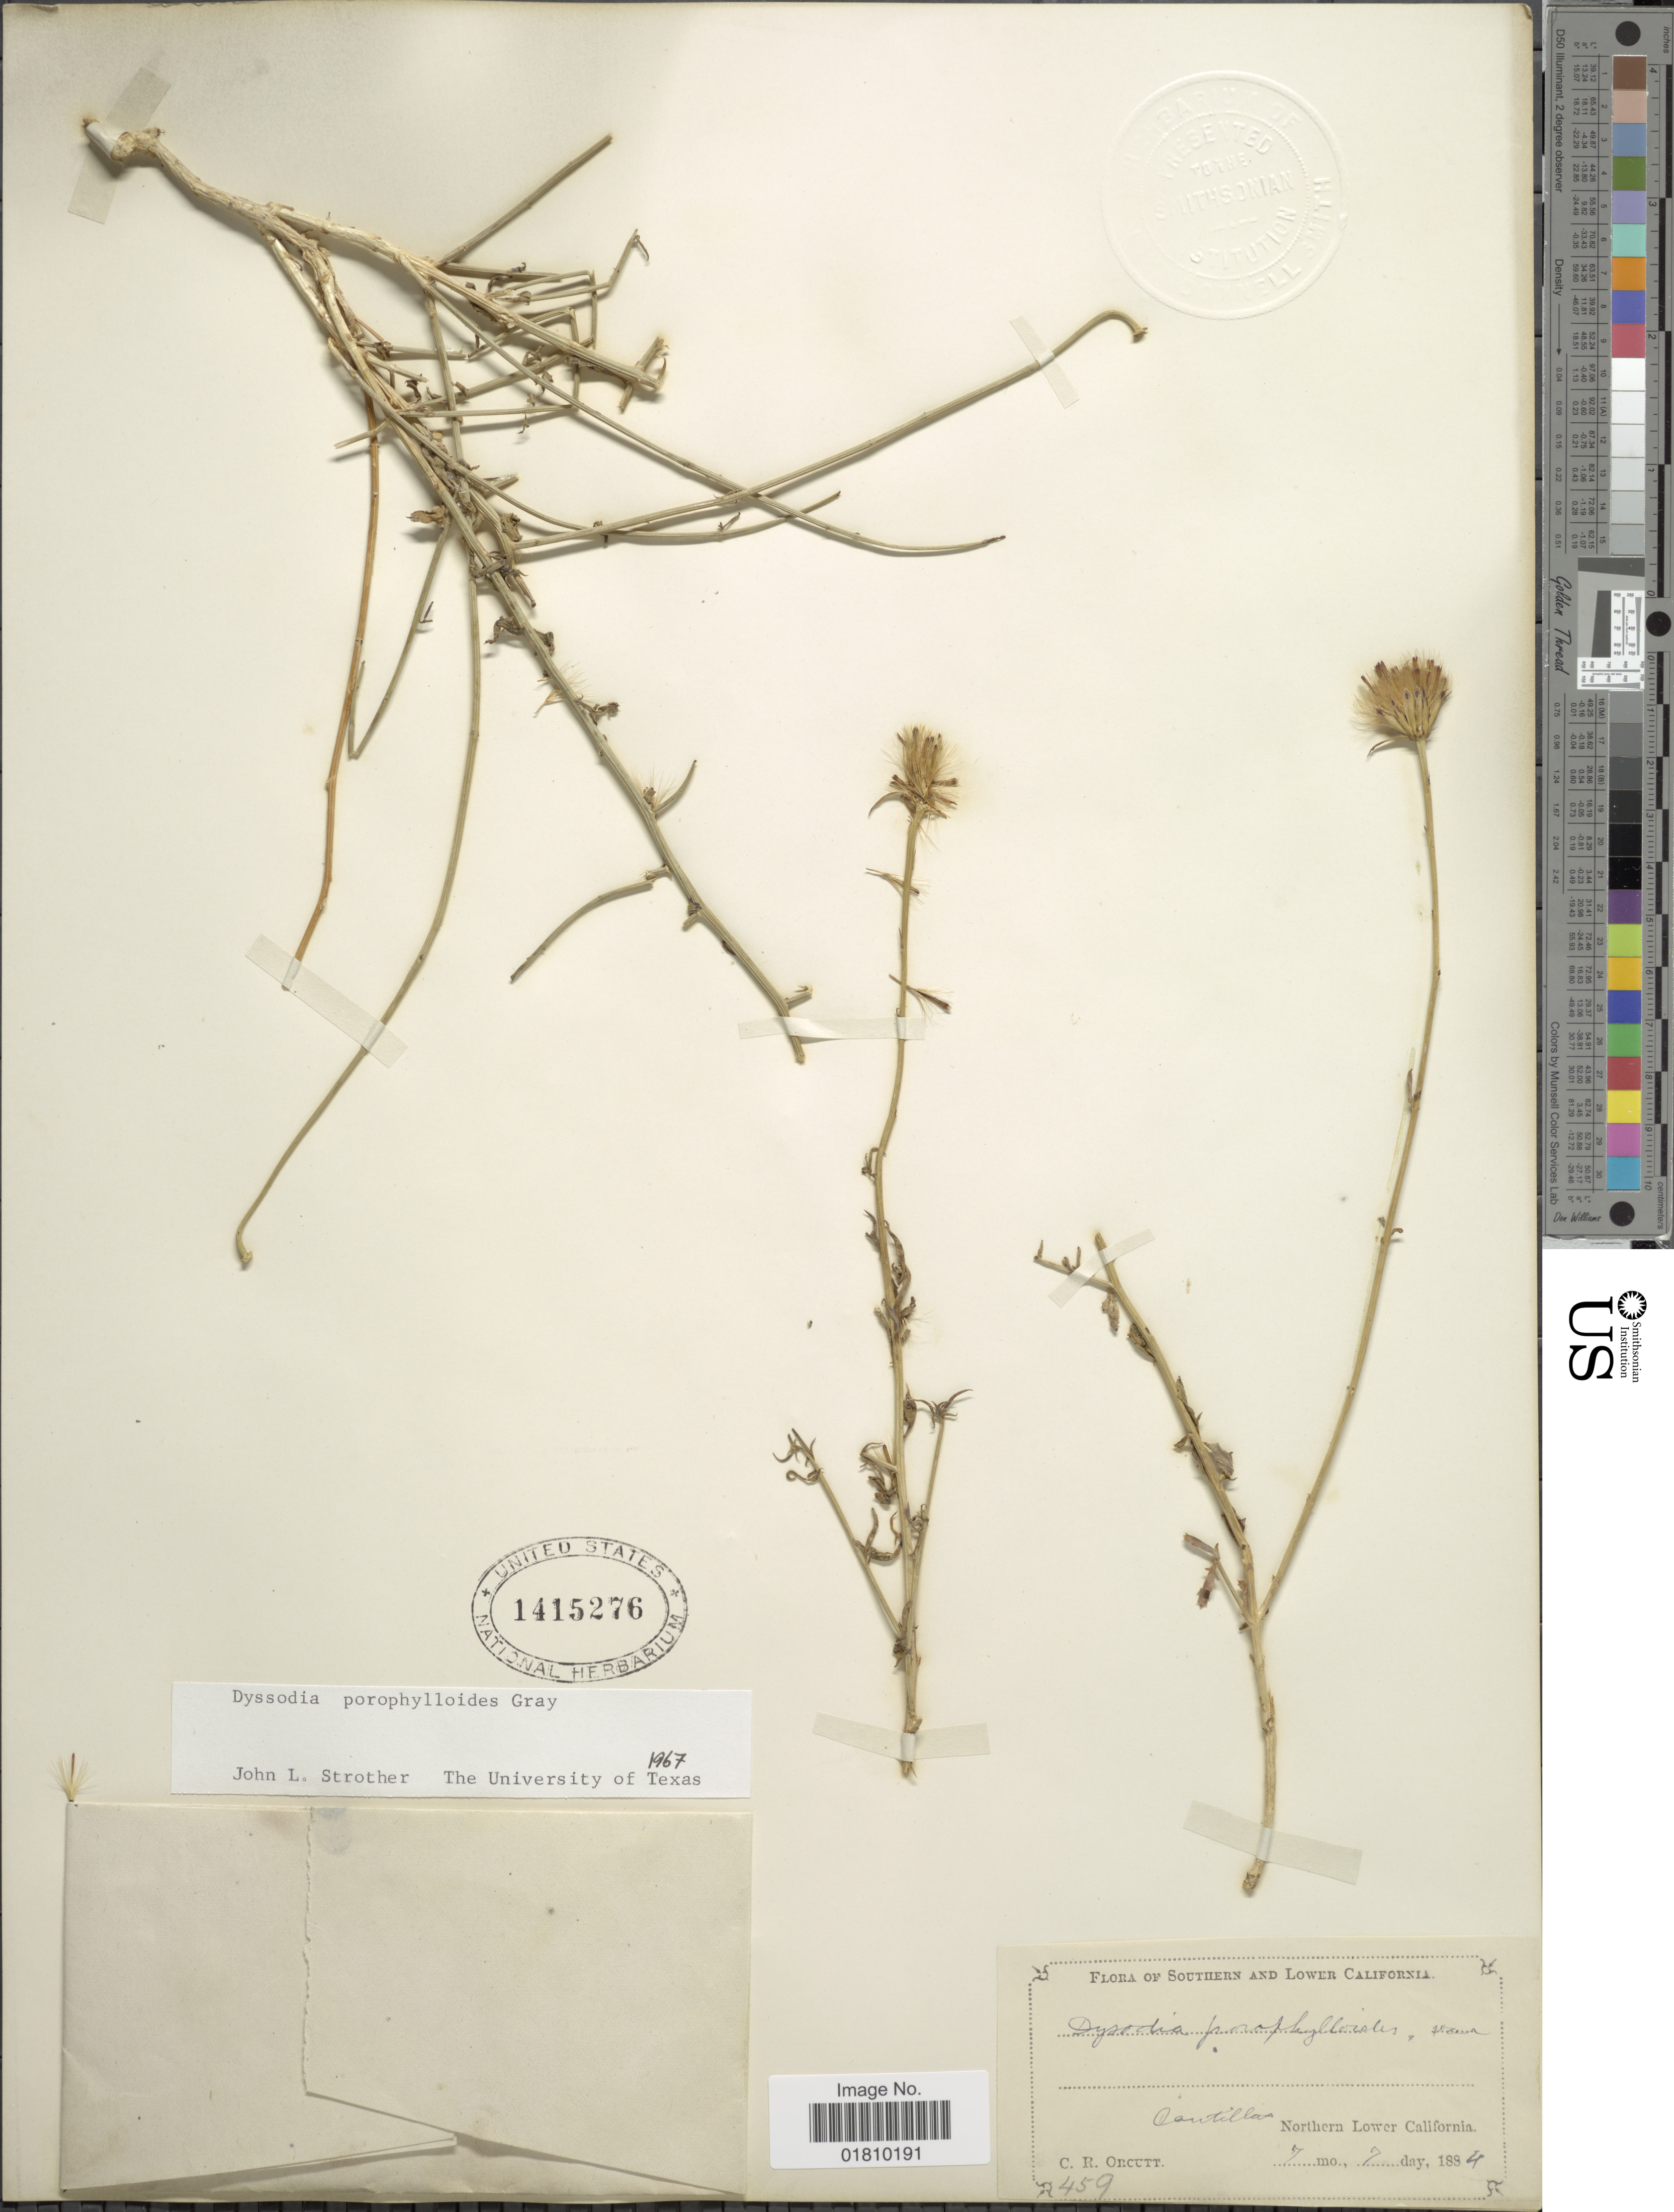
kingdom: Plantae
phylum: Tracheophyta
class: Magnoliopsida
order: Asterales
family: Asteraceae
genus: Adenophyllum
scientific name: Adenophyllum porophylloides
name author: (A. Gray) Strother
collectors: C. R. Orcutt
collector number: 459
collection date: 1884-07-07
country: Mexico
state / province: Baja California Norte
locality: Cantillas, Nortern Lower California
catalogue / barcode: US 1415276